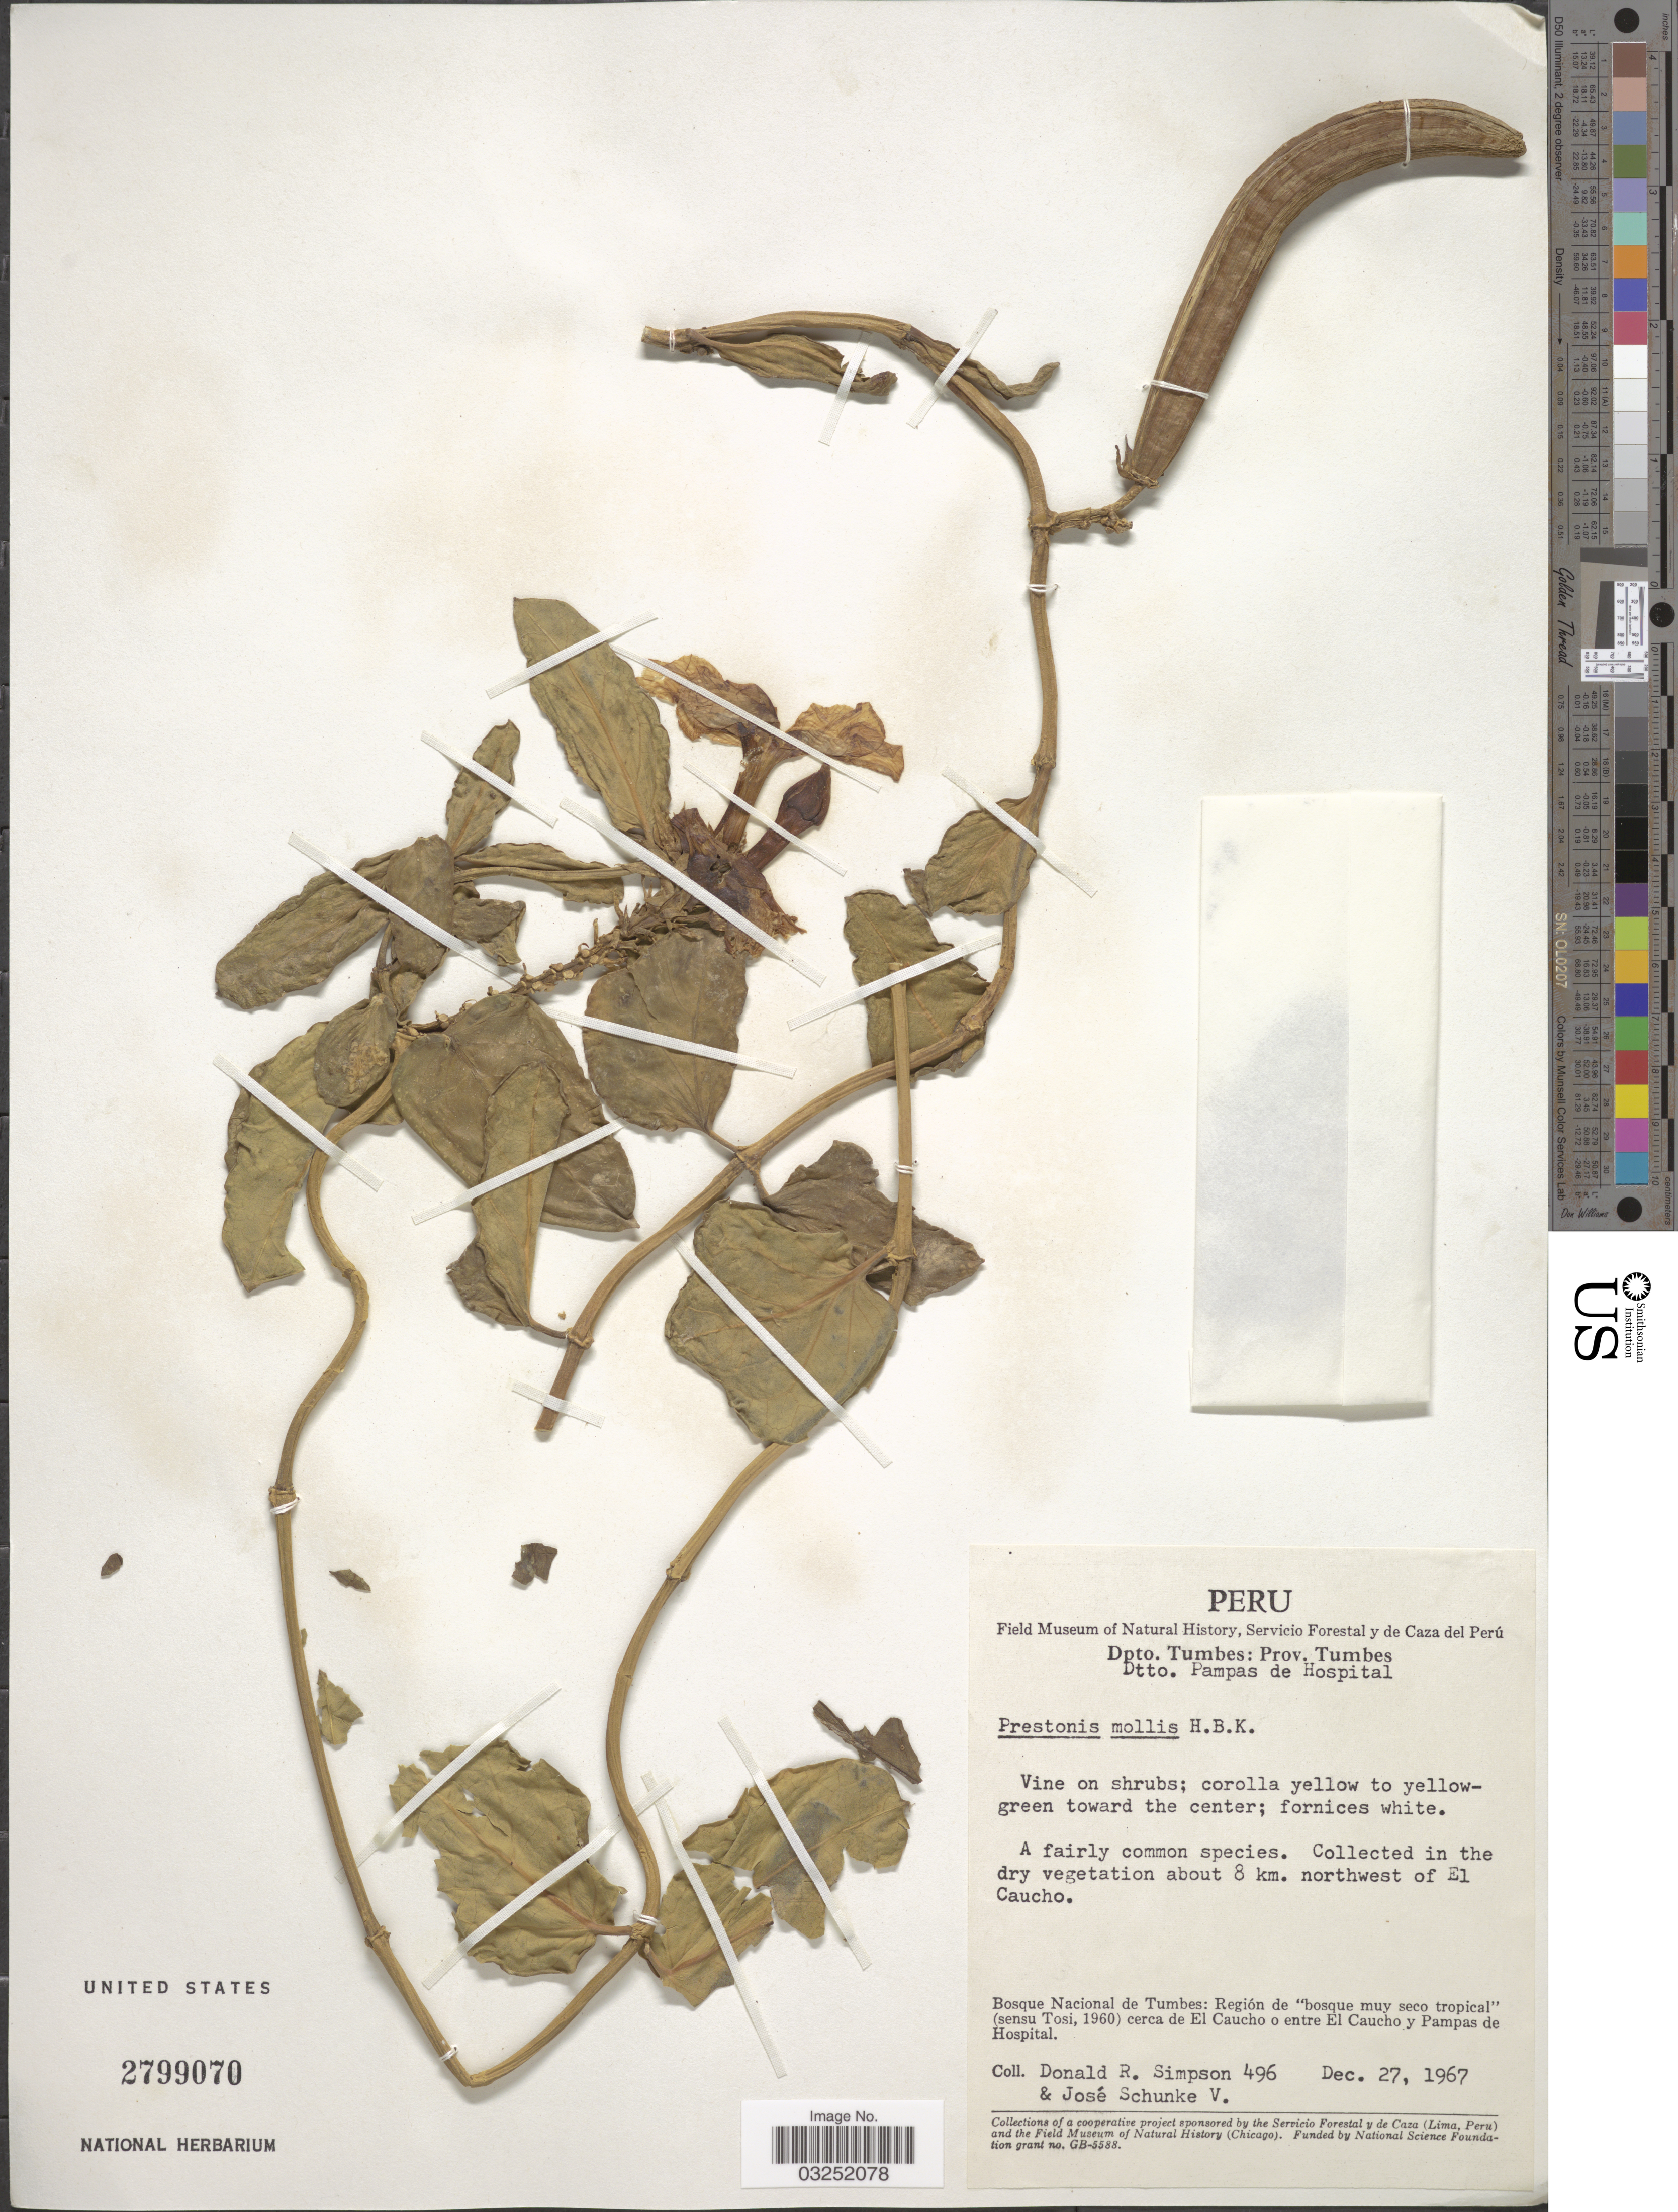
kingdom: Plantae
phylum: Tracheophyta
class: Magnoliopsida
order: Gentianales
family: Apocynaceae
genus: Prestonia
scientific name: Prestonia mollis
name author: Kunth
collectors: D. R. Simpson & J. Schunke Vigo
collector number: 496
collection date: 1967-12-27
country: Peru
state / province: Tumbes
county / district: Tumbes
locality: Dpto. Tumbes: Prov. Tumbes, Dtto. Pampas de Hospital, Bosque Nacional de Tumbes: Región de "bosque muy seco tropical" (sensu Tosi, 1960) cerca de El Caucho o entre El Caucho y Pampas de Hospital, Collected in the dry vegetation about 8 km. northwest of El Caucho.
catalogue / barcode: US 2799070